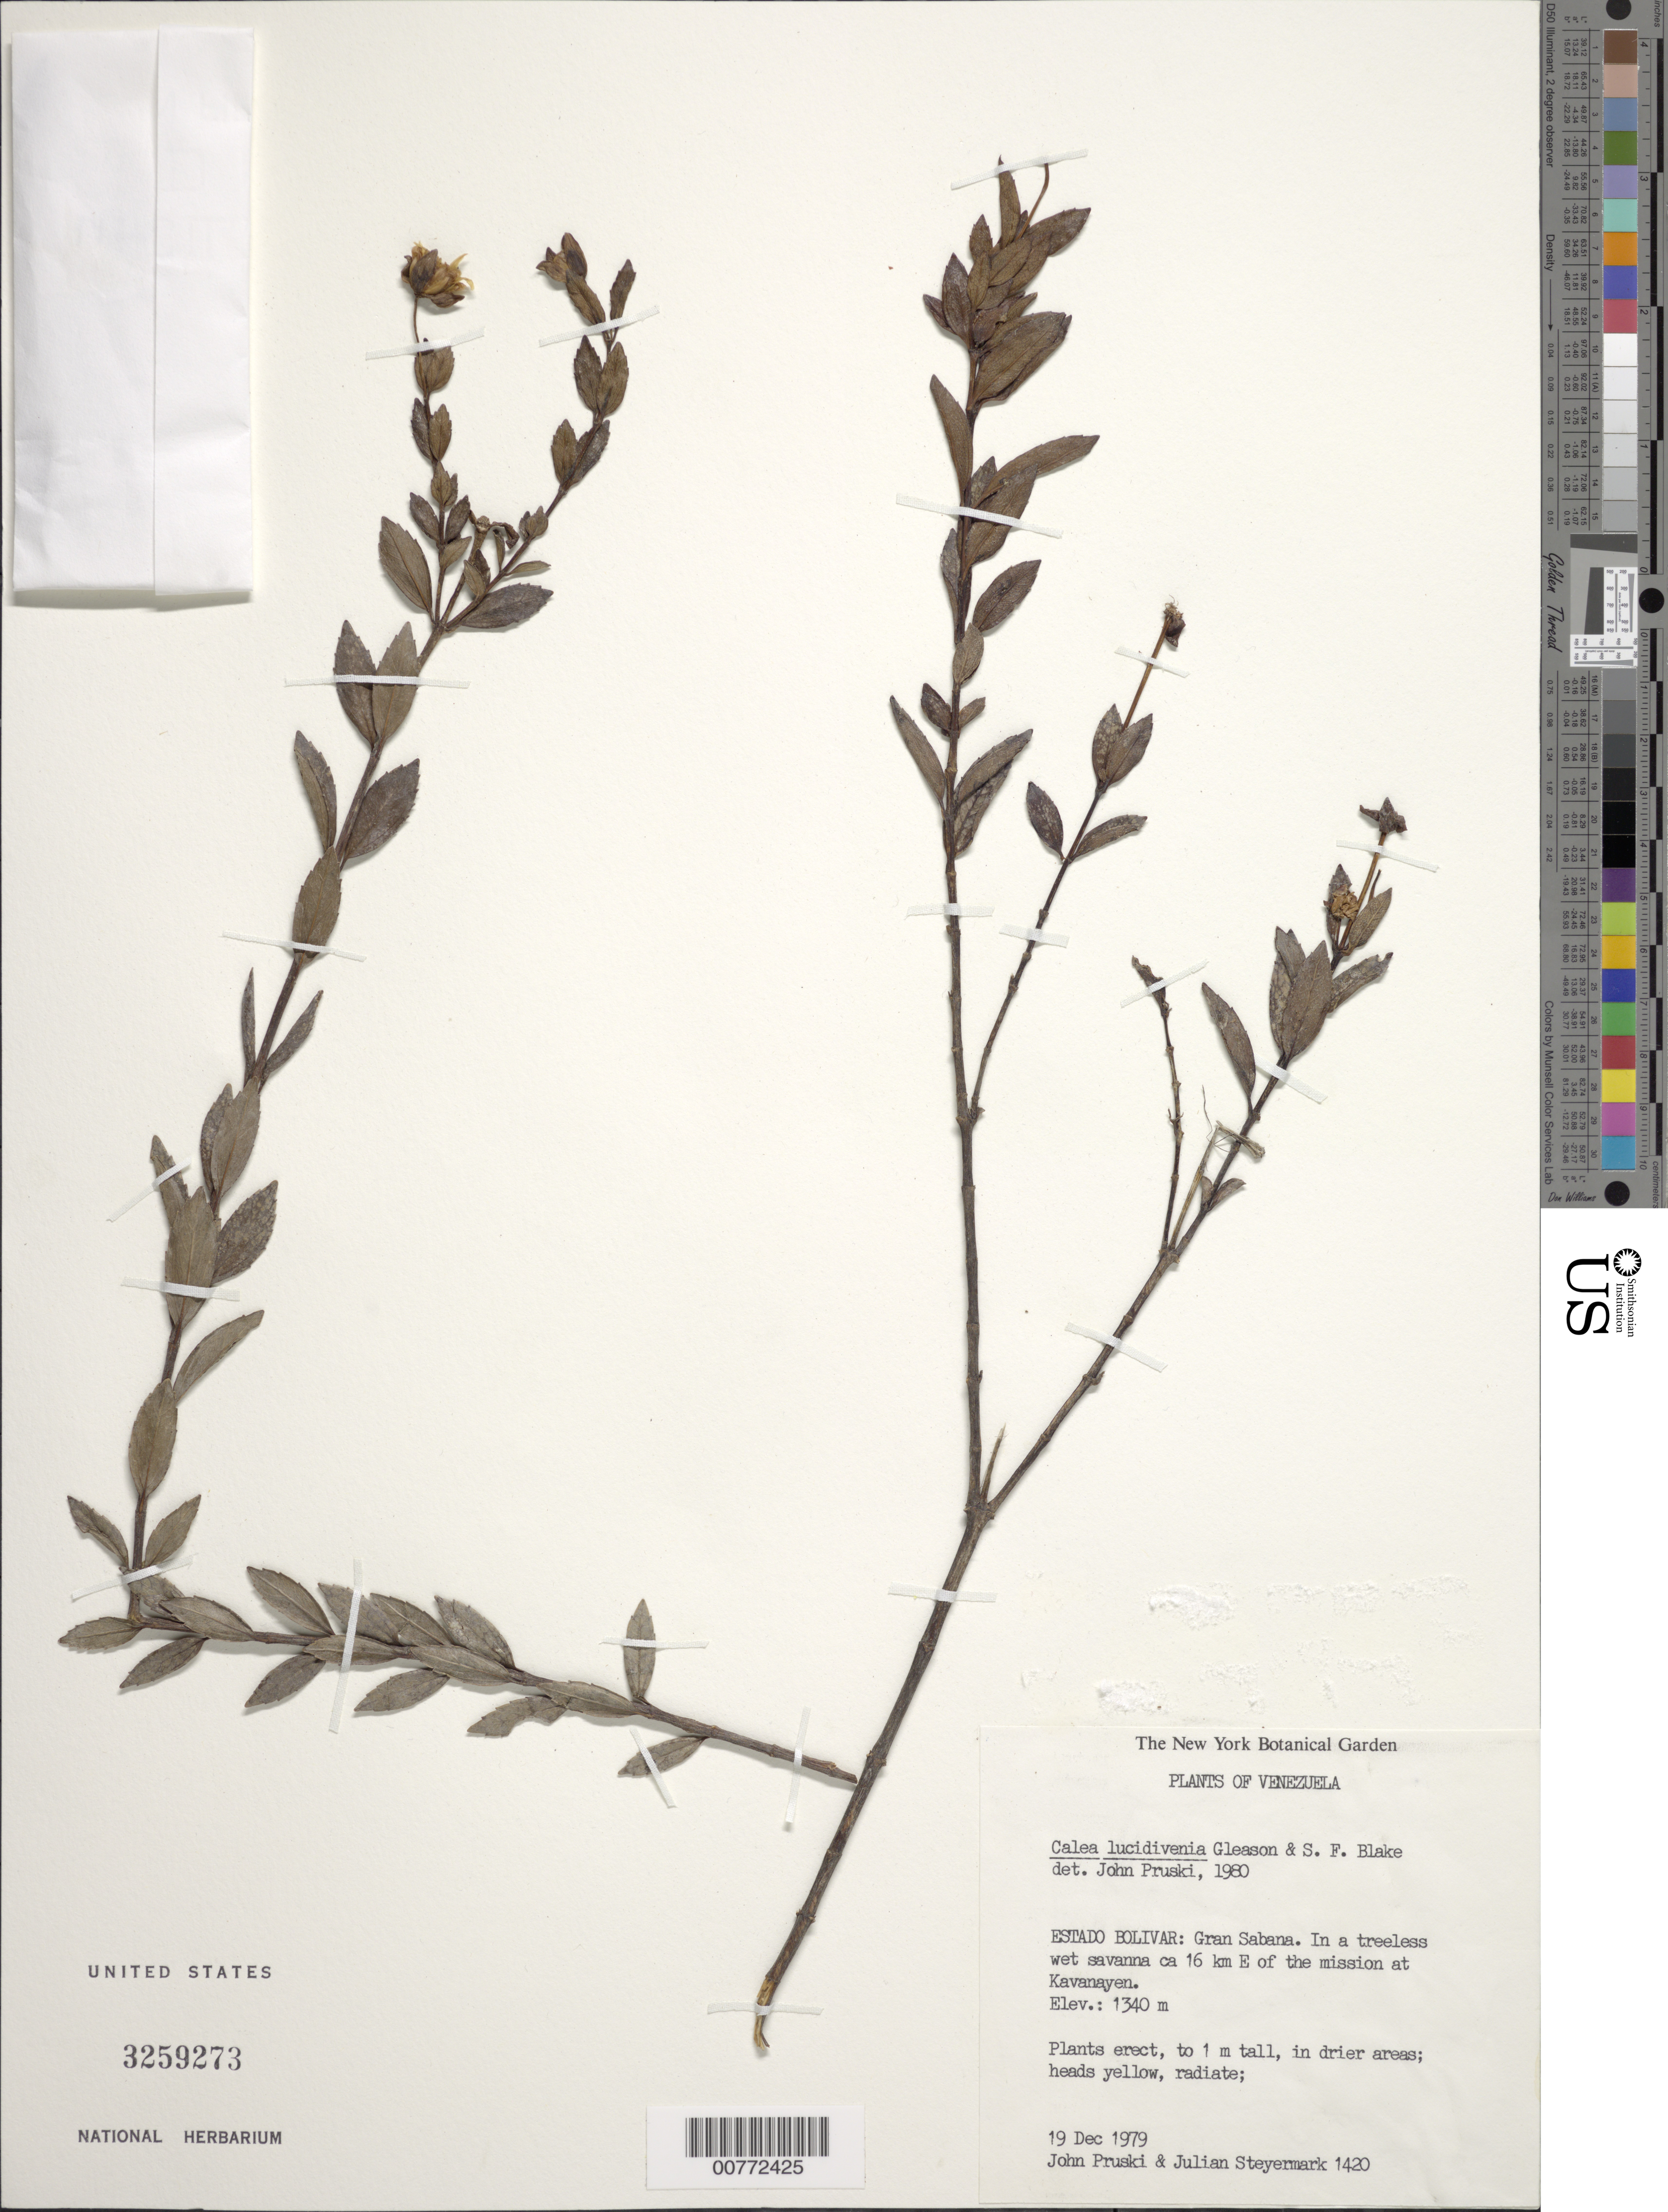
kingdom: Plantae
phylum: Tracheophyta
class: Magnoliopsida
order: Asterales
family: Asteraceae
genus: Calea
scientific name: Calea lucidivenia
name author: Gleason & S.F. Blake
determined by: Pruski, J. F.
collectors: J. F. Pruski & J. Steyermark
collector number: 1420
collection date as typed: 19-Dec-79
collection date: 1979-12-19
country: Venezuela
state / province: Bolívar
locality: Gran Sabana, 16 km E of the mission at Kavanayen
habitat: Treeless wet savanna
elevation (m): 1340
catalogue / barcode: US 3259273